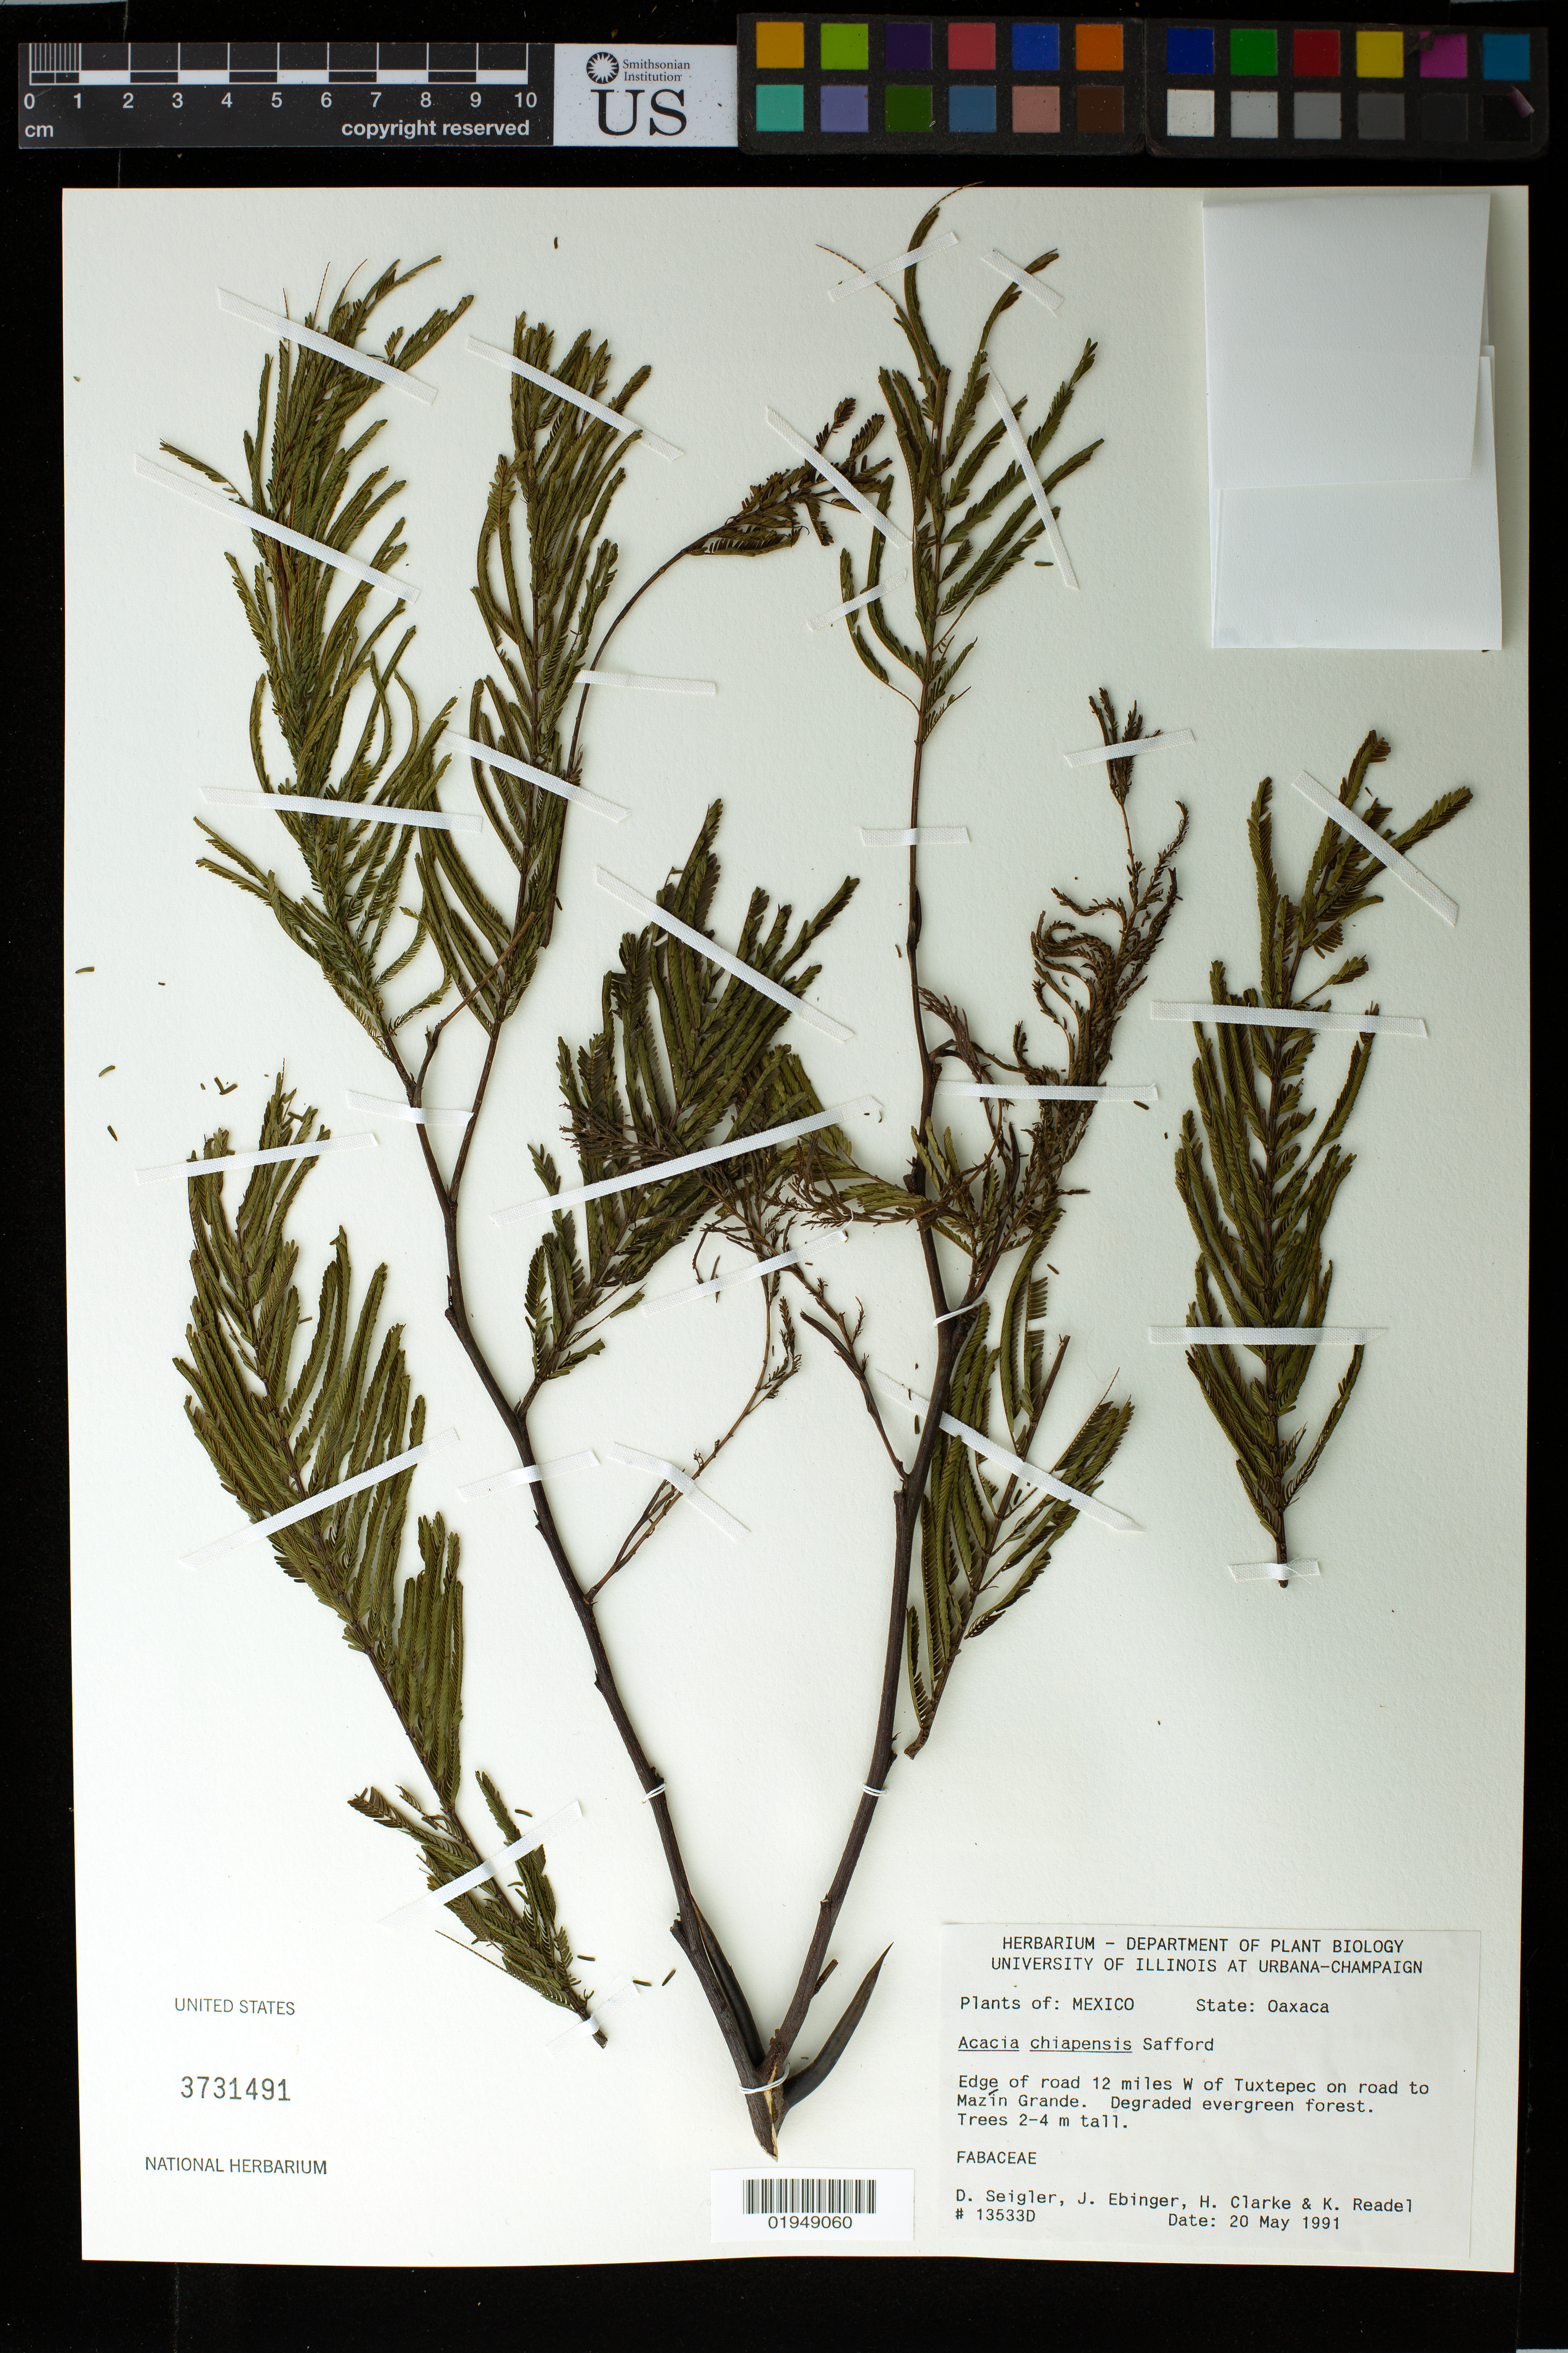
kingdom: Plantae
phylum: Tracheophyta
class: Magnoliopsida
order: Fabales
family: Fabaceae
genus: Vachellia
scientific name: Vachellia chiapensis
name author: (Saff.) Seigler & Ebinger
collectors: D. Seigler, J. Ebinger, K. Clarke & K. Readel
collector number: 13533D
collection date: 1991-05-20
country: Mexico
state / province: Oaxaca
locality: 12 miles W of Tuxtepec on road to Mazin Grande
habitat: Degraded evergreen forest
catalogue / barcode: US 3731491